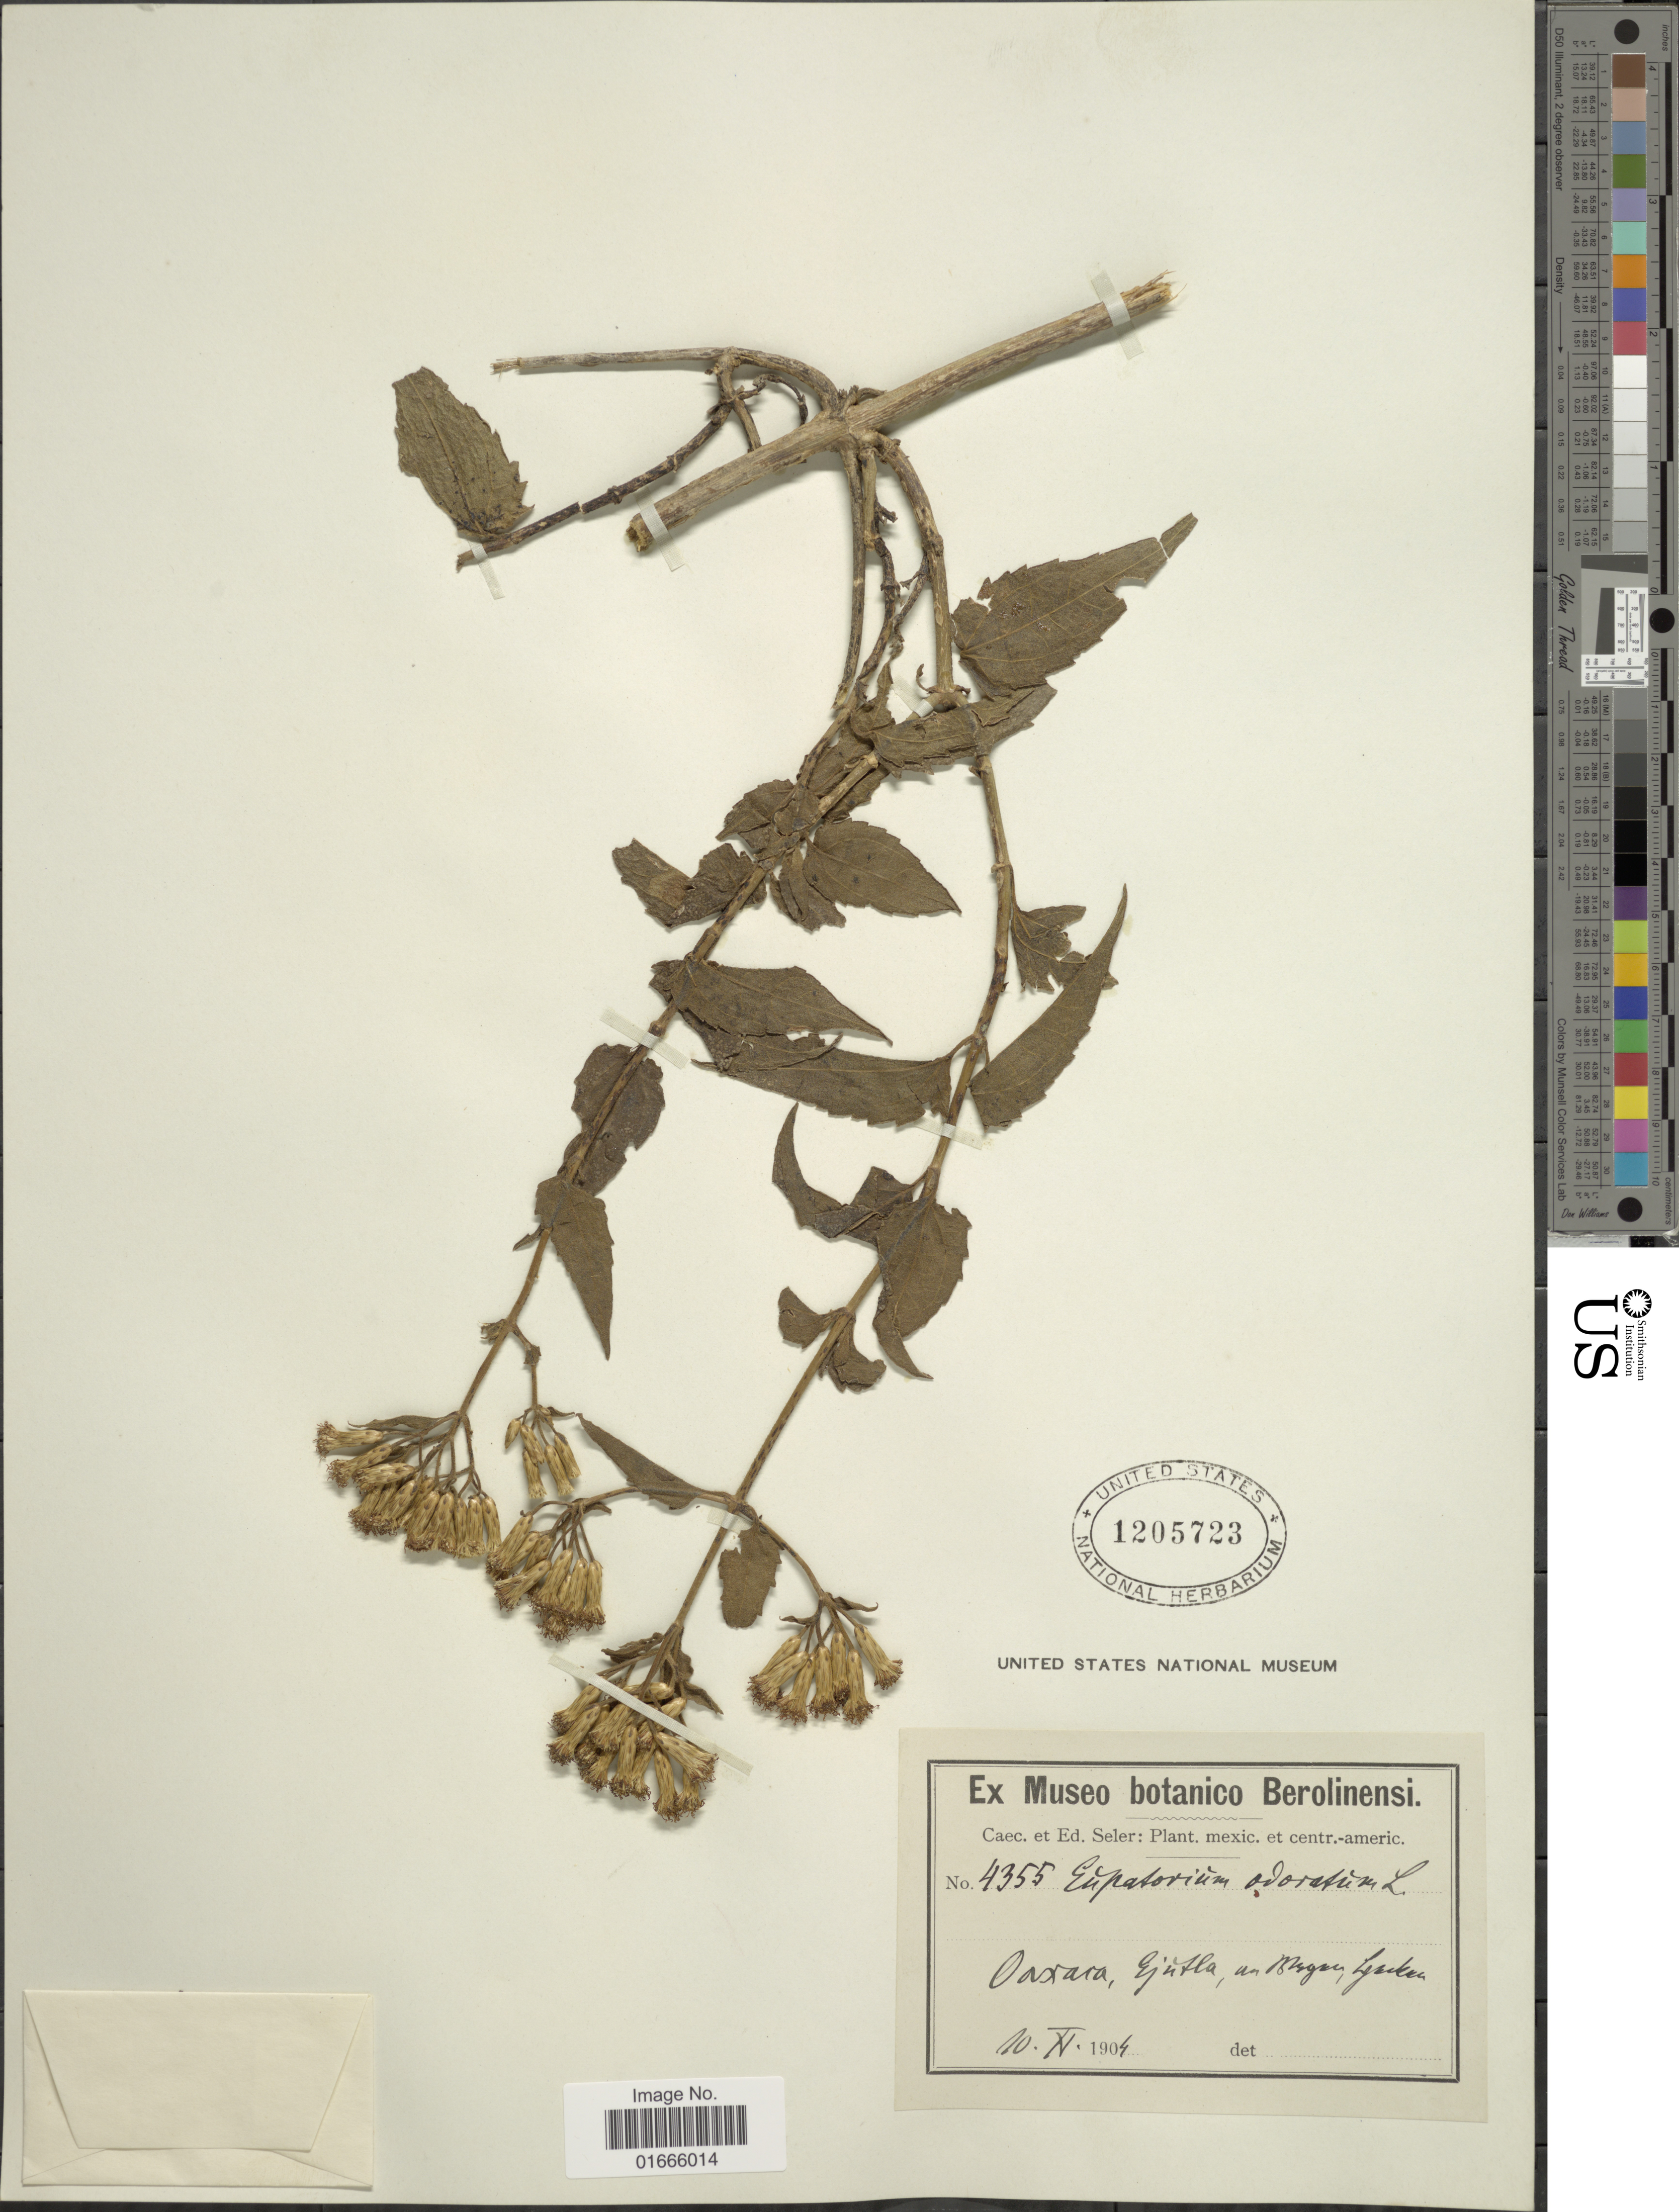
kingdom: Plantae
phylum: Tracheophyta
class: Magnoliopsida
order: Asterales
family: Asteraceae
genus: Chromolaena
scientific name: Chromolaena odorata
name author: (L.) R.M. King & H. Rob.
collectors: E. G. Seler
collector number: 4355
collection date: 1904-11-10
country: Mexico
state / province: Oaxaca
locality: Ejutla, an Wegen, Lycken [interpreted]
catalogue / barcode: US 1205723